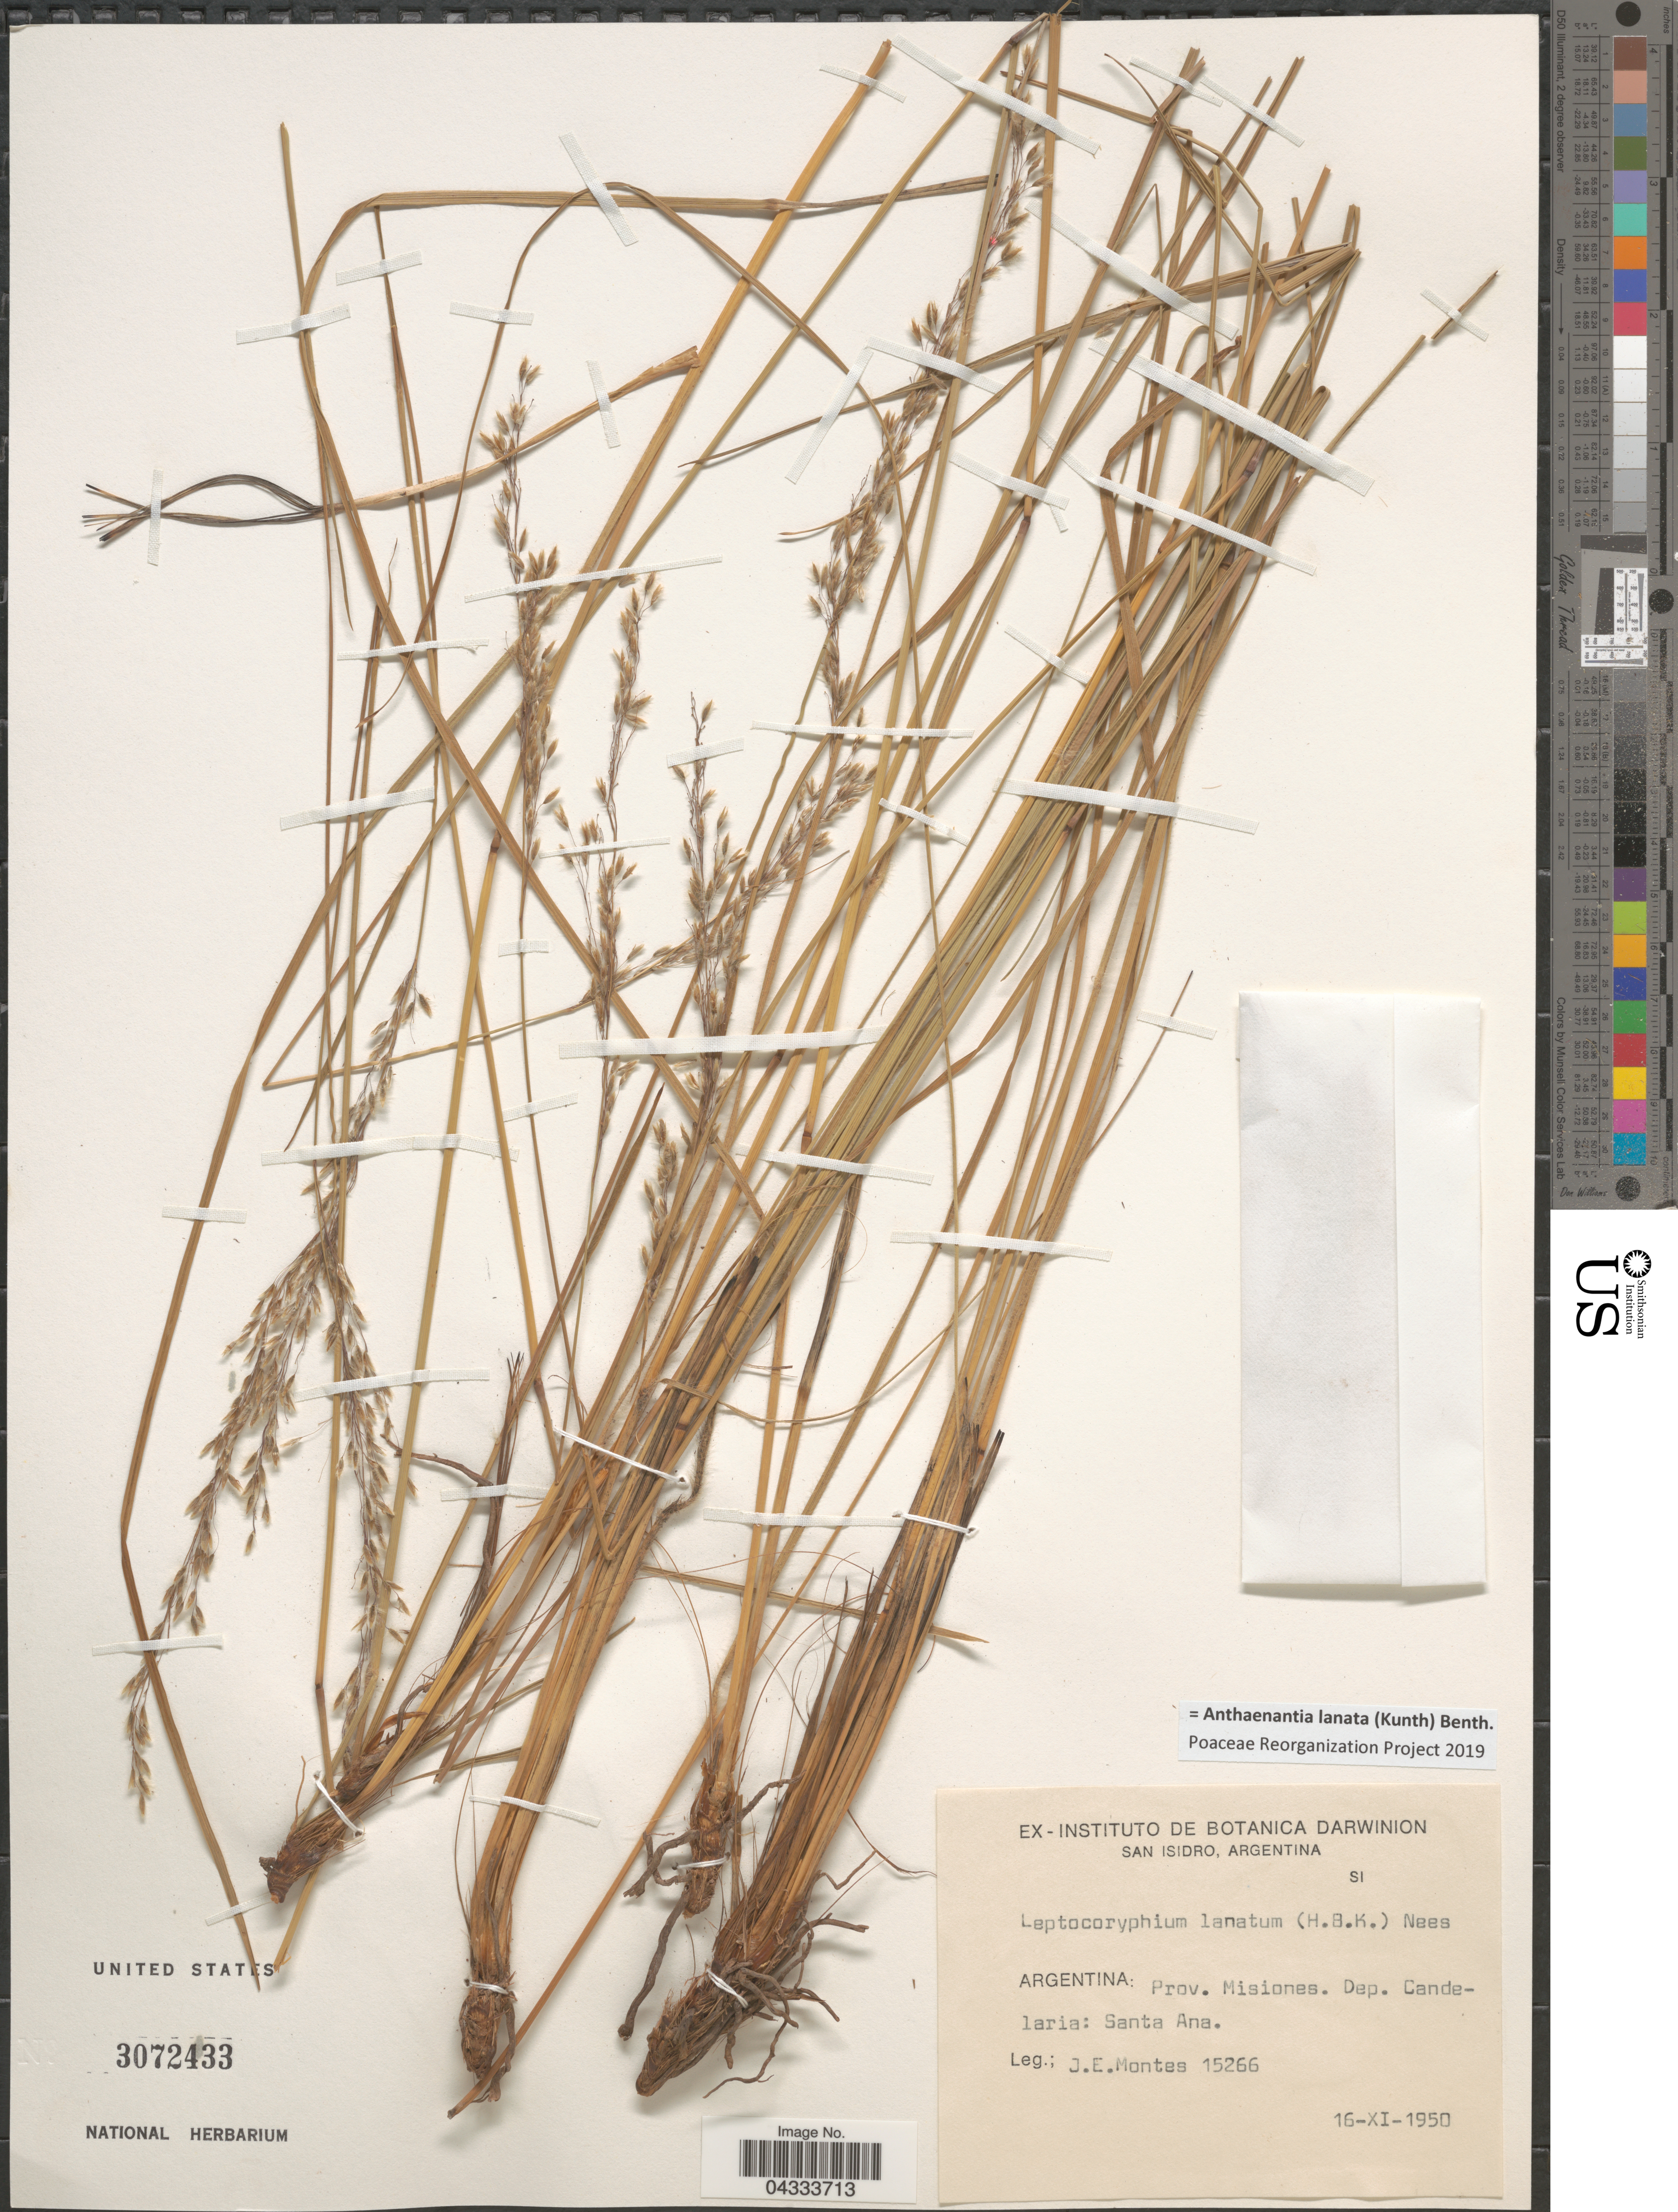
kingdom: Plantae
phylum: Tracheophyta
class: Liliopsida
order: Poales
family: Poaceae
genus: Anthaenantia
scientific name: Anthaenantia lanata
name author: (Kunth) Benth.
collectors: J. E. Montes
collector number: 15266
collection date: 1950-11-16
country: Argentina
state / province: Misiones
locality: Dep. Candelaria: Santa Ana.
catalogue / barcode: US 3072433